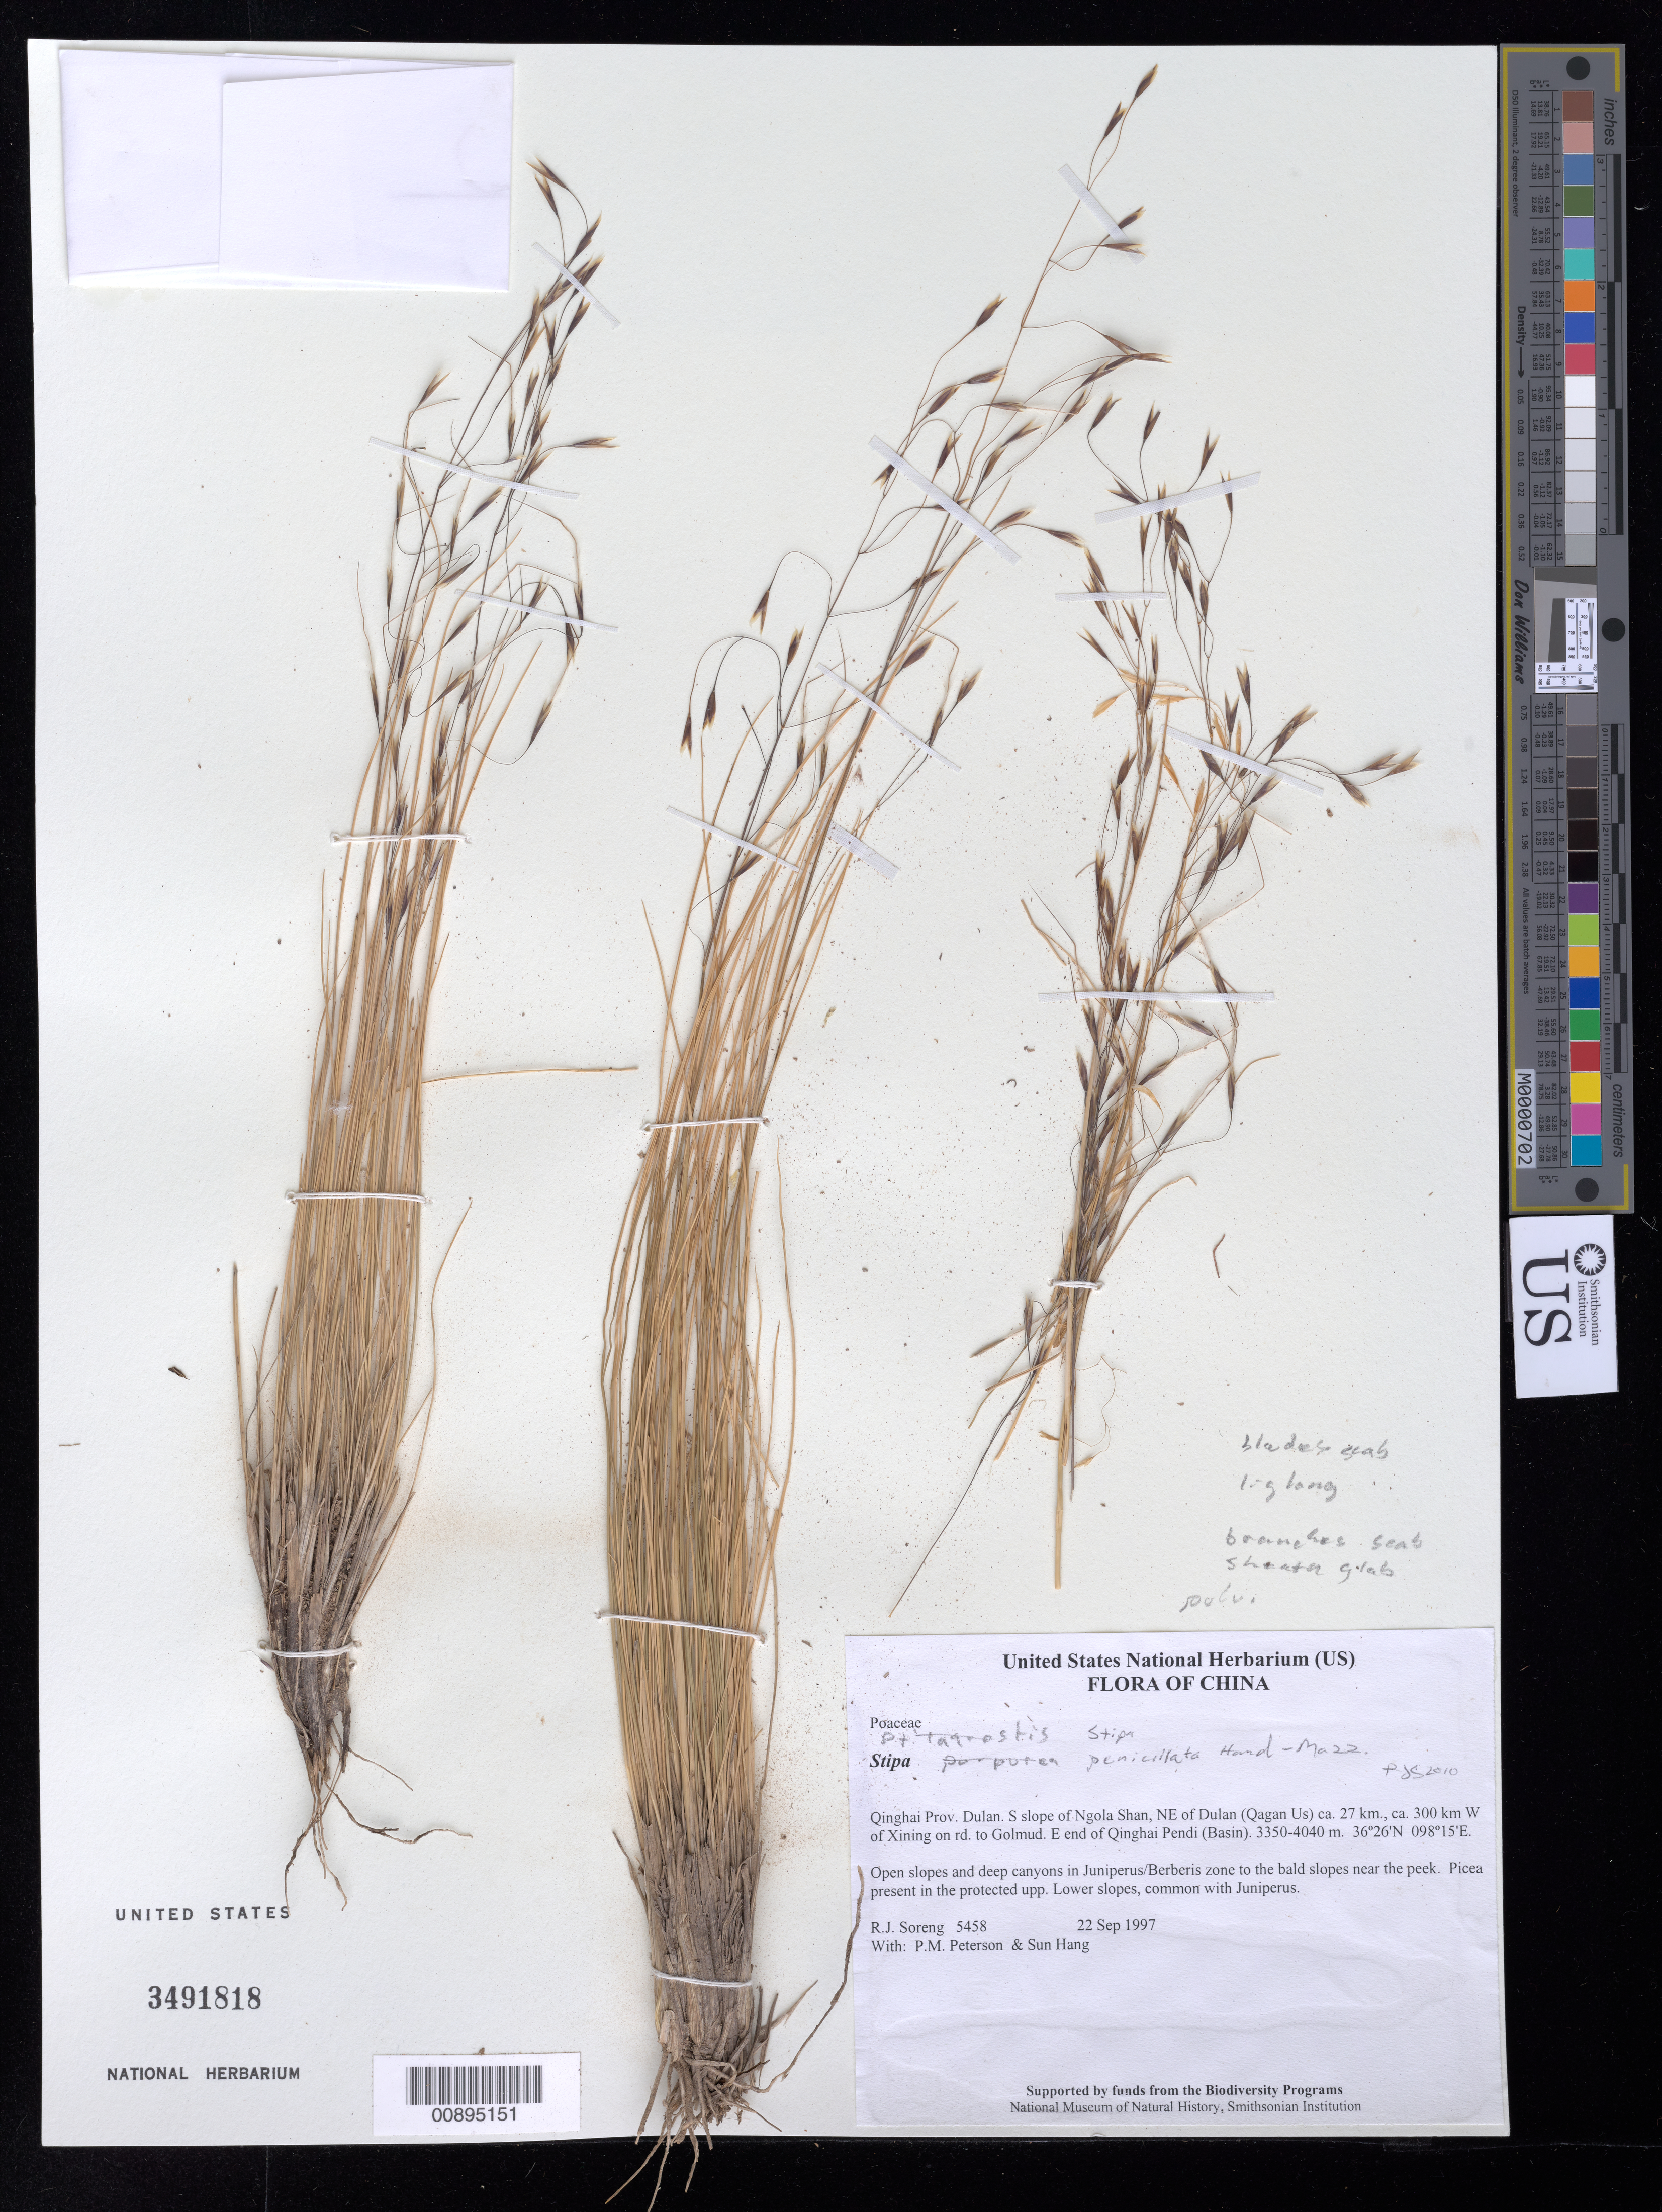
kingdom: Plantae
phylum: Tracheophyta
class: Liliopsida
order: Poales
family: Poaceae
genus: Stipa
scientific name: Stipa penicillata subsp. penicillata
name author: Hand.-Mazz.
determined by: Soreng, Robert J., Research Associate (BOT), Smithsonian Institution - National Museum of Natural History (UNITED STATES)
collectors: R. J. Soreng, P. M. Peterson & Sun Hang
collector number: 5458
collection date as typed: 22 Sep 1997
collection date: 1997-09-22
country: China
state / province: Qinghai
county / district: Dulan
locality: S slope of Ngola Shan, NE of Dulan (Qagan Us) ca. 27 km., ca. 300 km W of Xining on rd. to Golmud. E end of Qinghai Pendi (Basin).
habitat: Open slopes and deep canyons in Juniperus/Berberis zone to the bald slopes near the peek. Picea present in the protected upp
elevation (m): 3350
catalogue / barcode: US 3491818